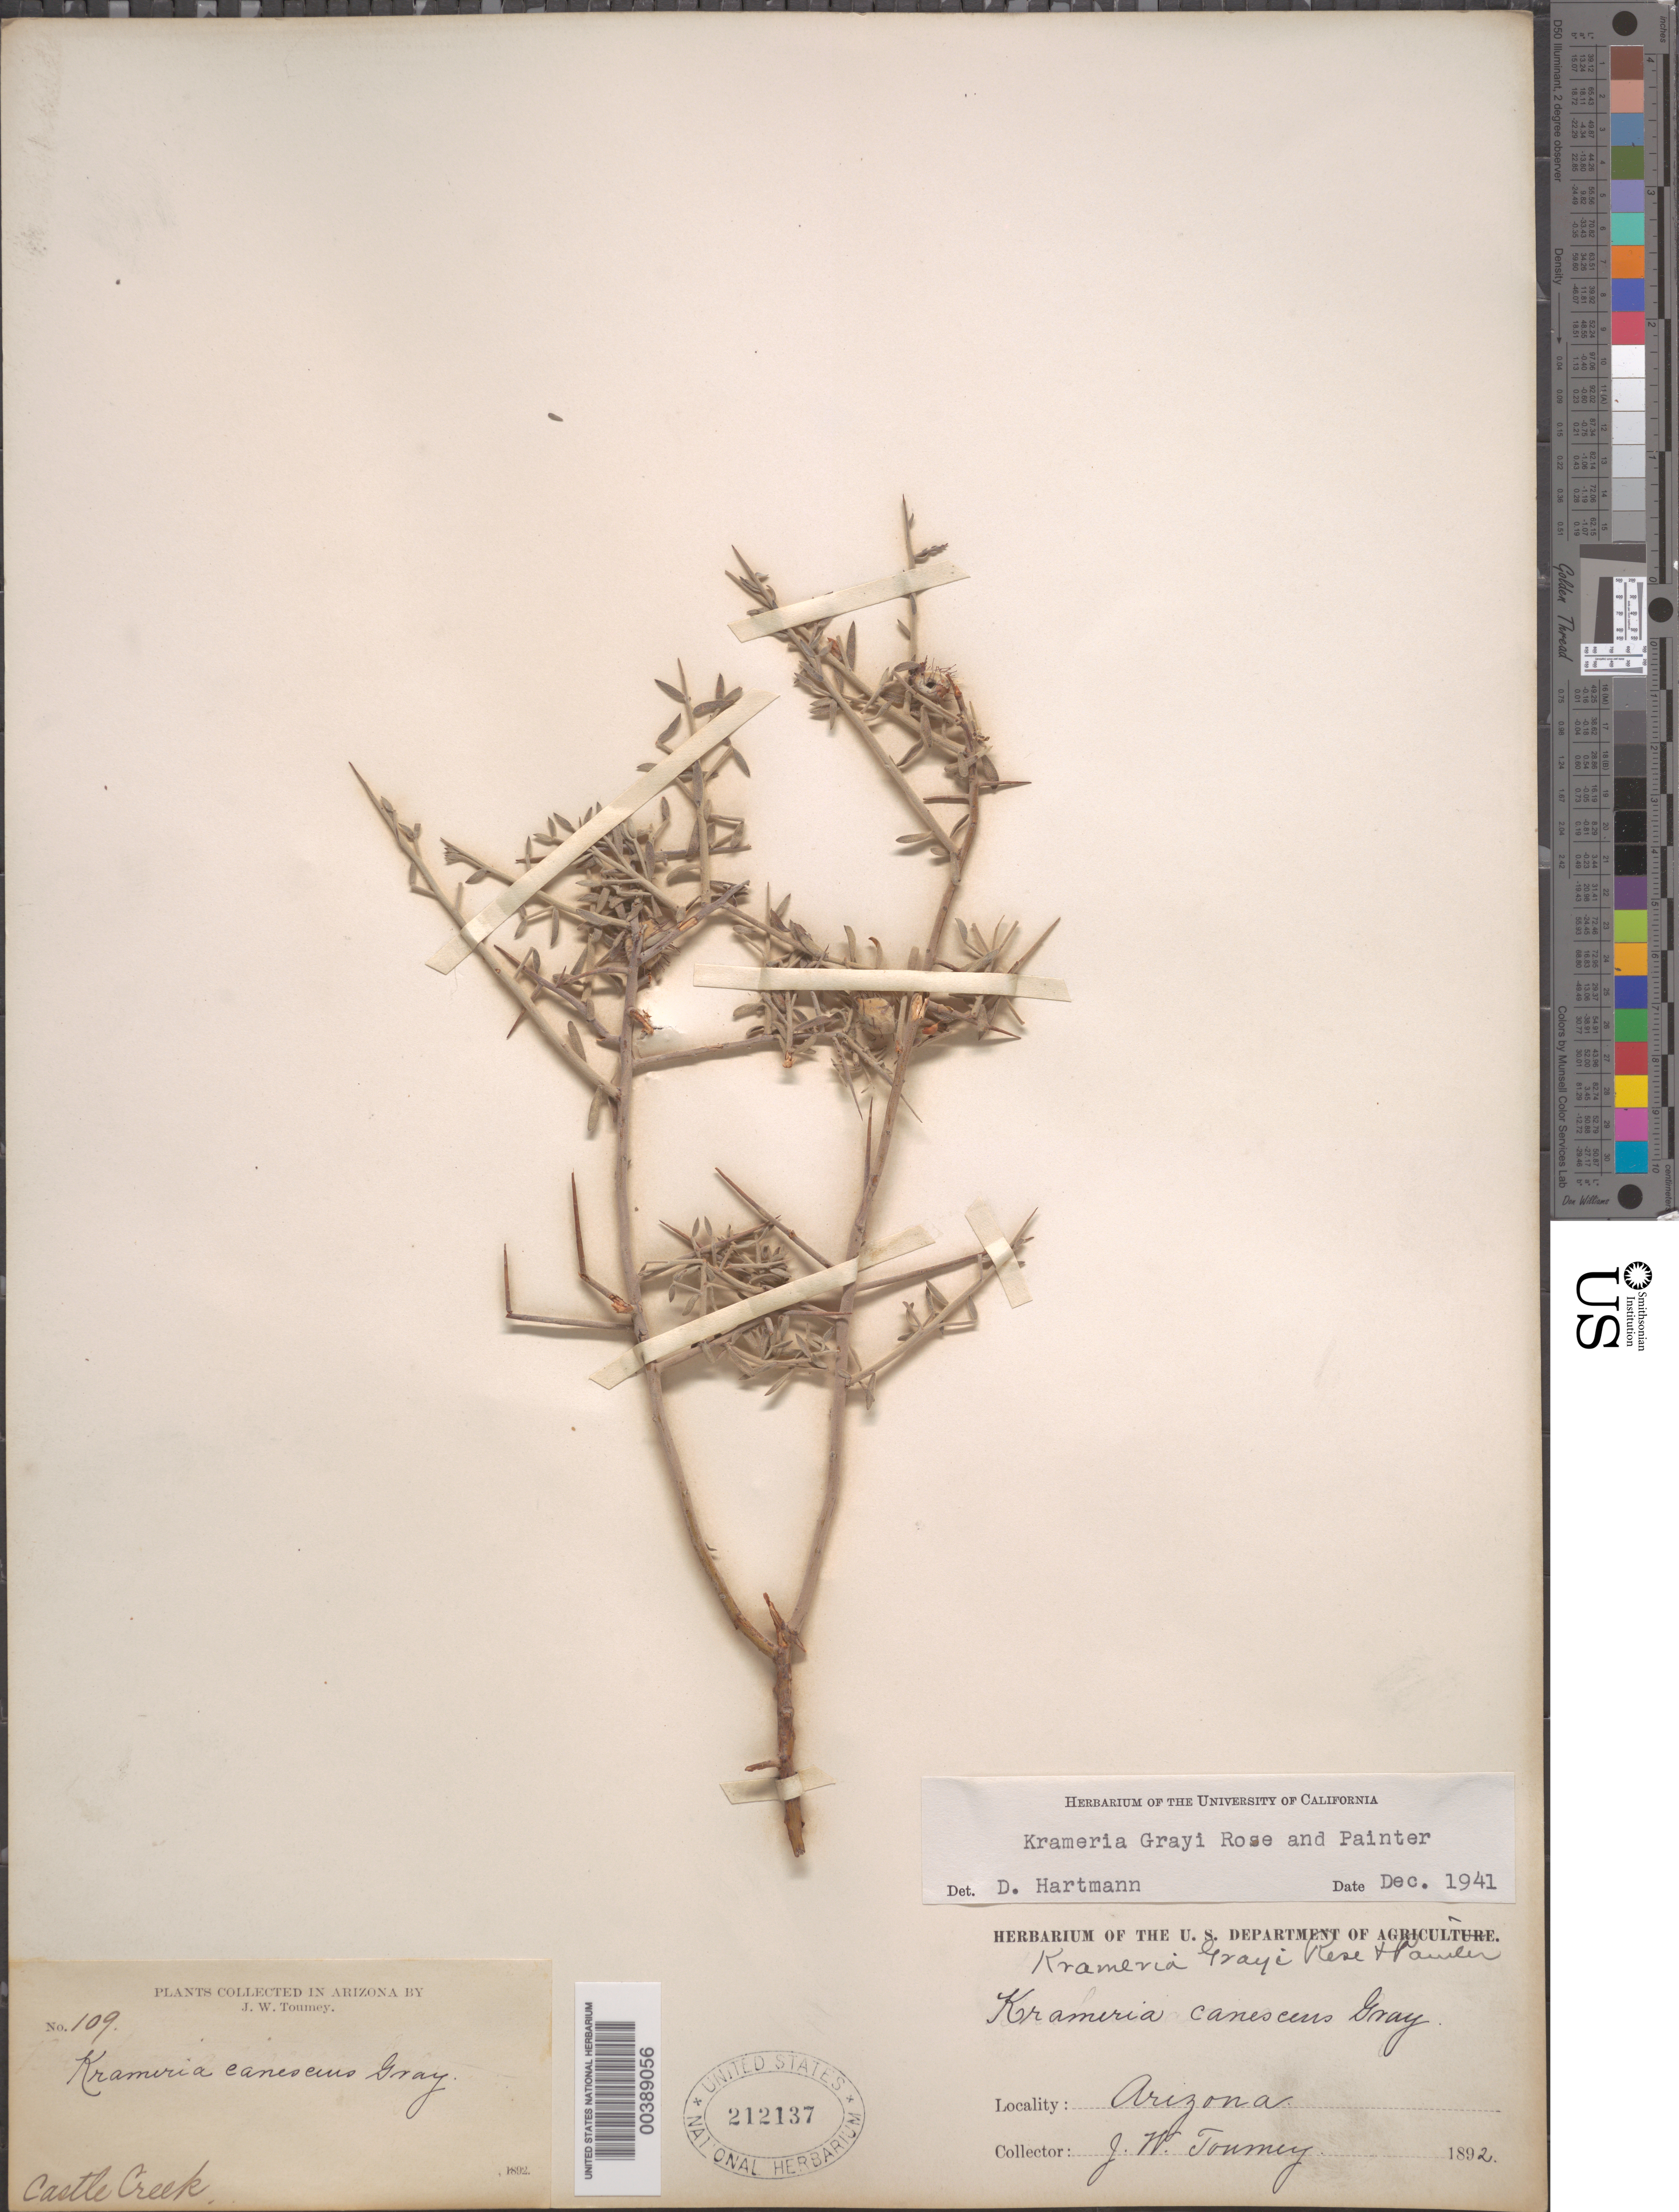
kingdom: Plantae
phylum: Tracheophyta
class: Magnoliopsida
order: Zygophyllales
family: Krameriaceae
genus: Krameria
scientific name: Krameria grayi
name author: Rose & J.H. Painter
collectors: J. W. Toumey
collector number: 109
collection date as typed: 1892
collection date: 1892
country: United States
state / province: Arizona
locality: Castle creek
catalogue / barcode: US 212137